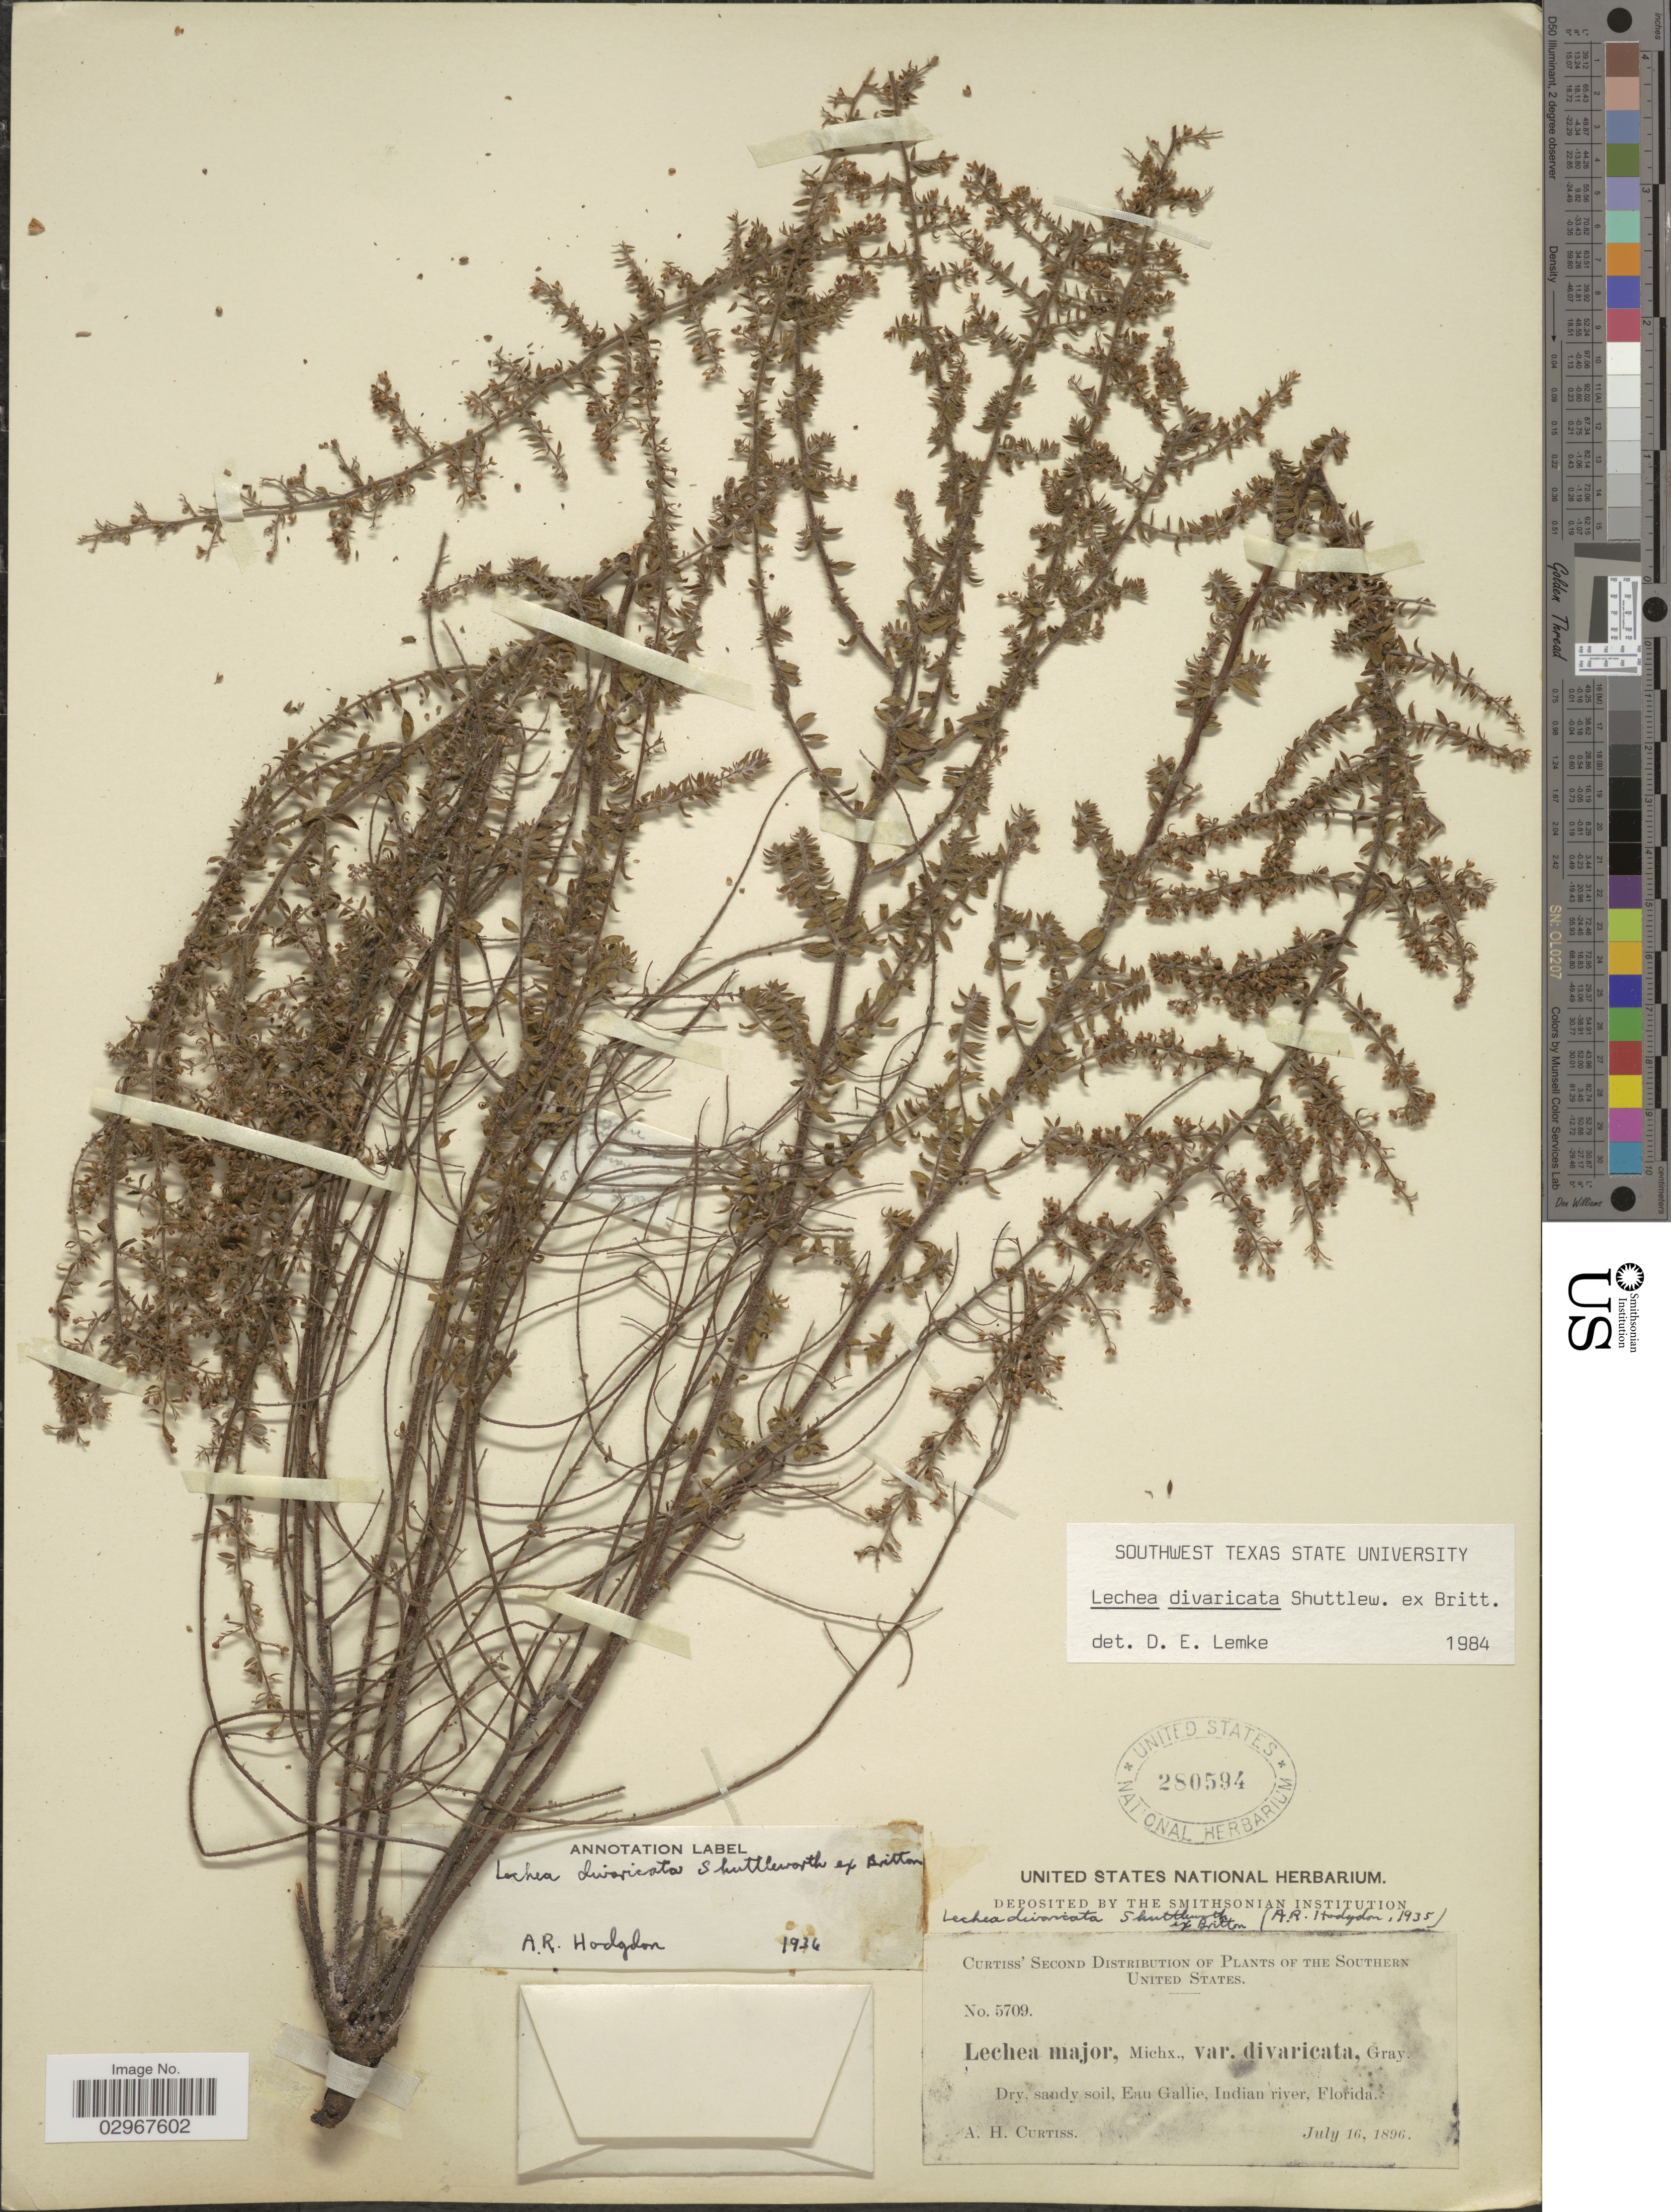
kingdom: Plantae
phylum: Tracheophyta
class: Magnoliopsida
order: Malvales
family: Cistaceae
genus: Lechea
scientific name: Lechea divaricata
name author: Shuttlew. ex Britton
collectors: A. H. Curtiss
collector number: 5709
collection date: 1896-07-16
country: United States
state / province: Florida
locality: Southern United States. Eau Gallie, Indian river.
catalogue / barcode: US 280594